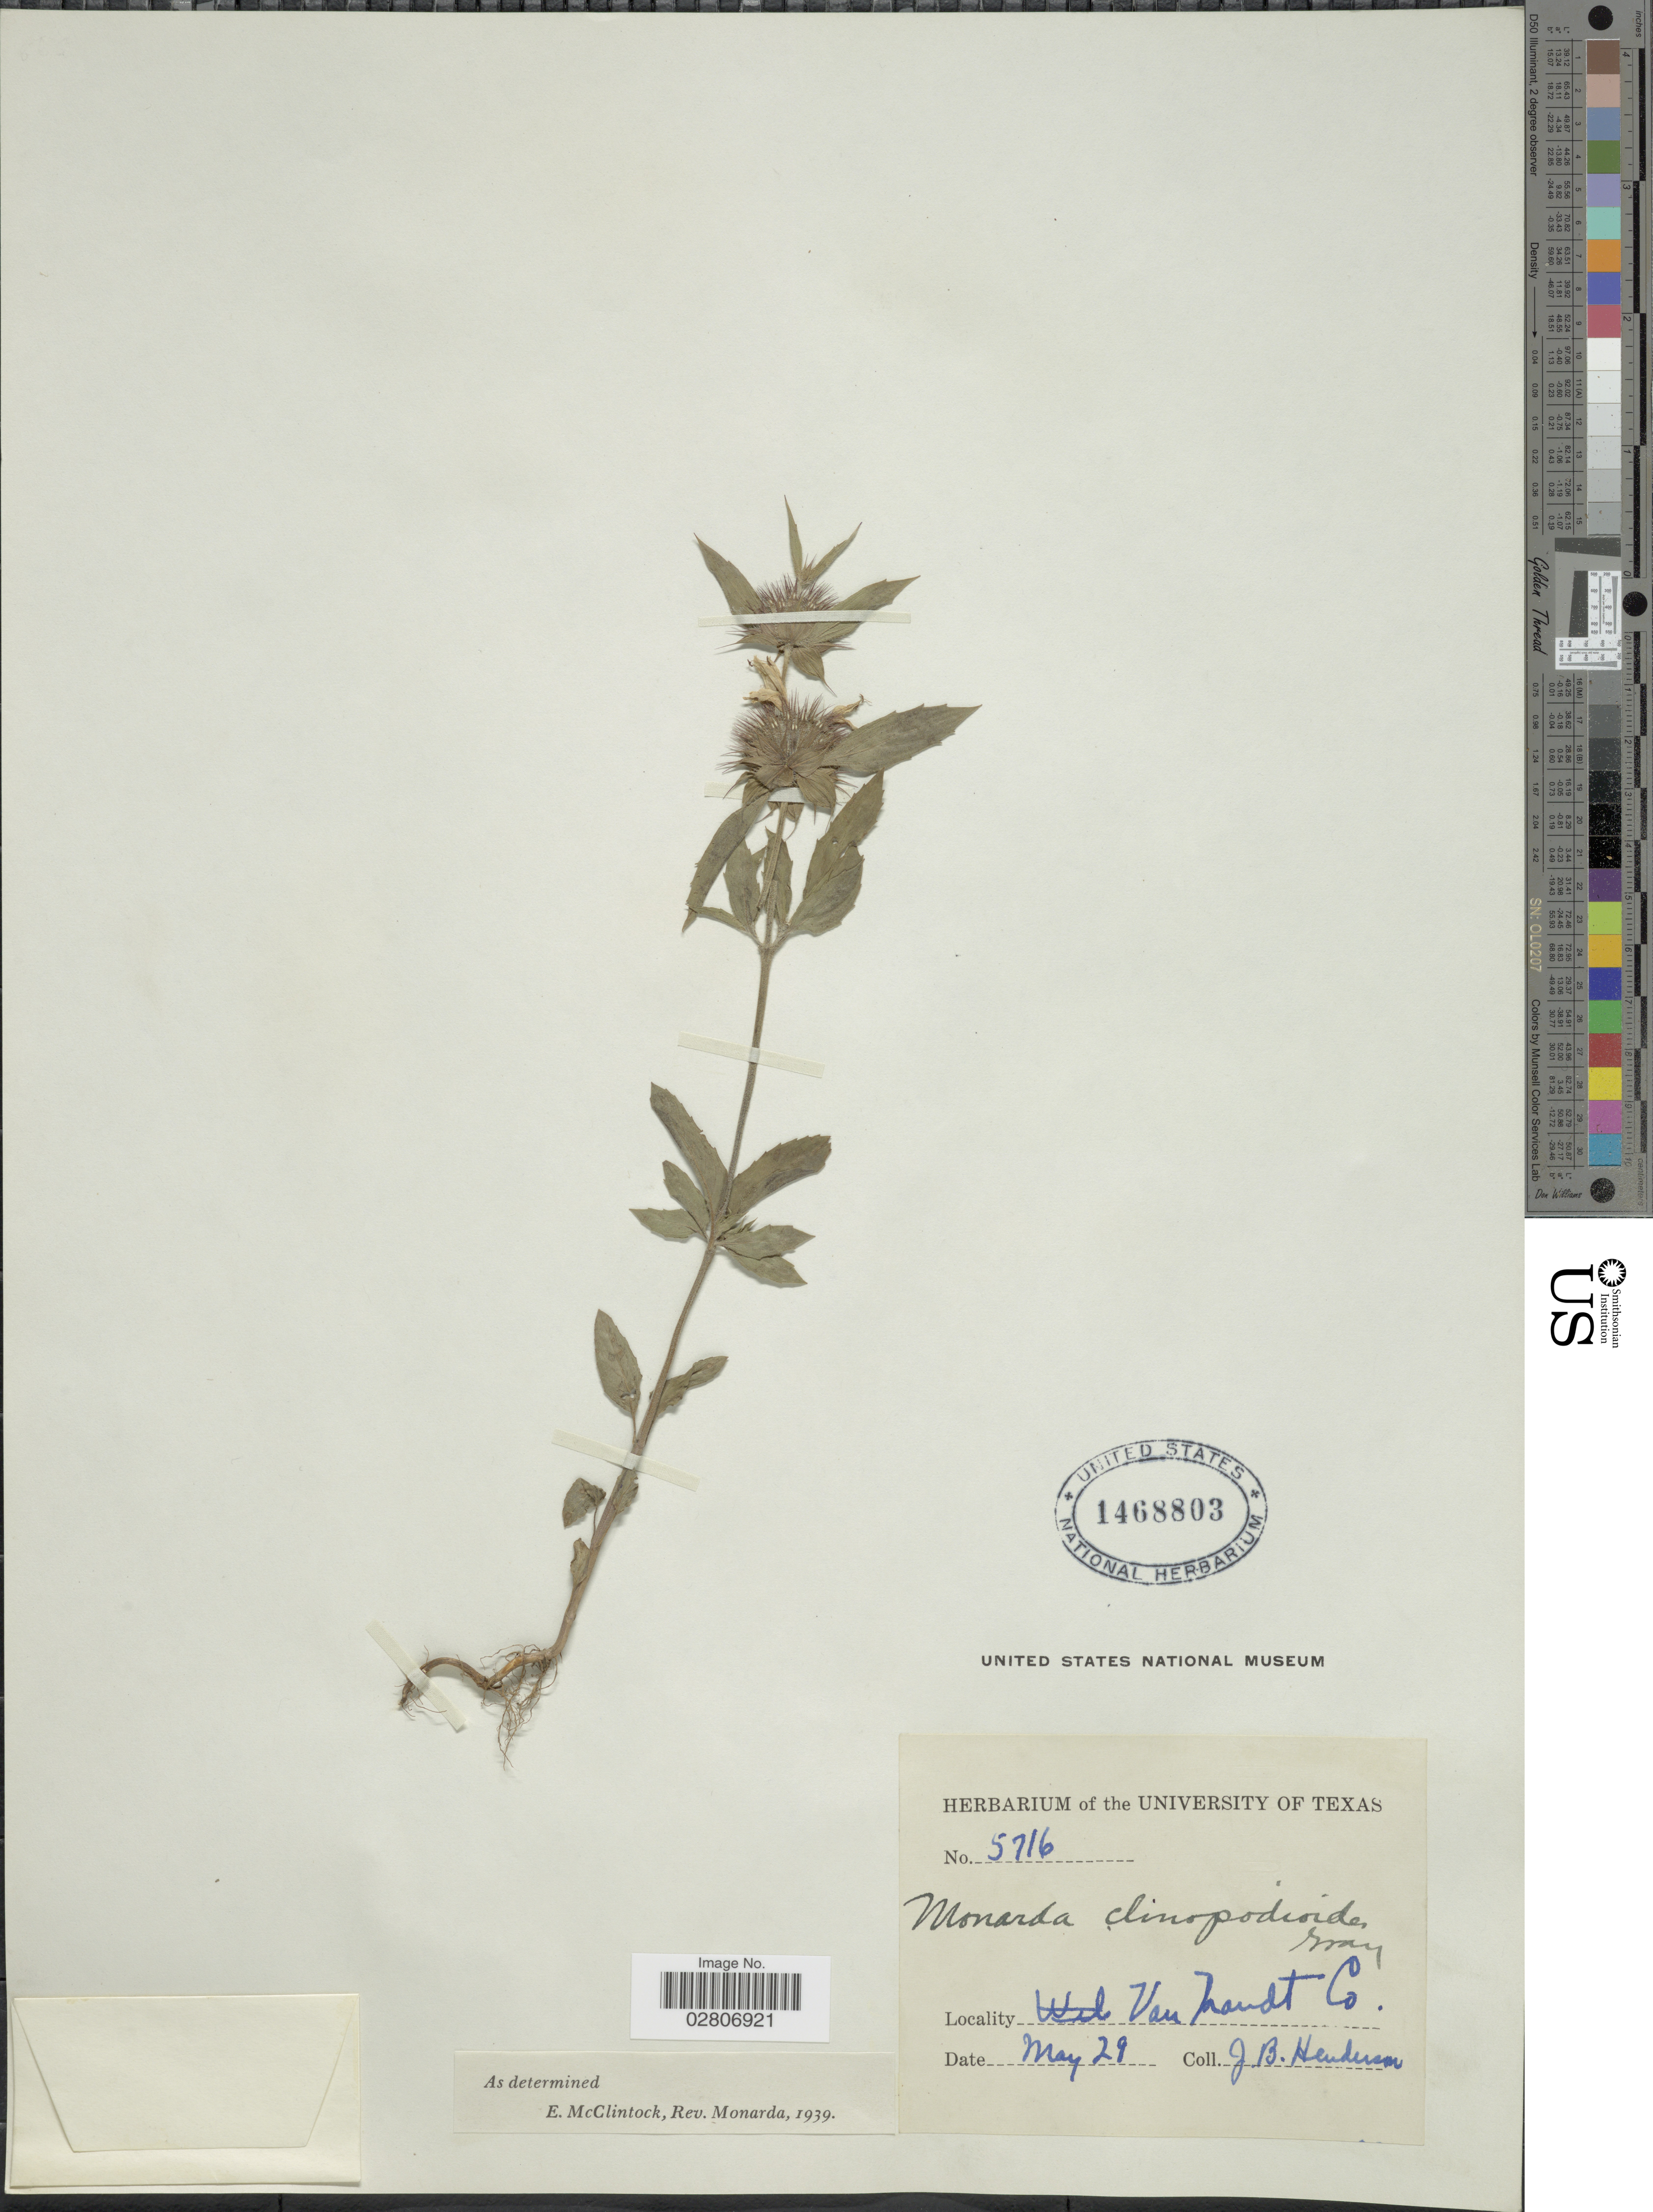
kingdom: Plantae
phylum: Tracheophyta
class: Magnoliopsida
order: Lamiales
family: Lamiaceae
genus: Monarda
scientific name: Monarda clinopodioides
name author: A. Gray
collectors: J. Henderson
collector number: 5716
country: United States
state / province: Texas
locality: Van Zandt Co.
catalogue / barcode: US 1468803